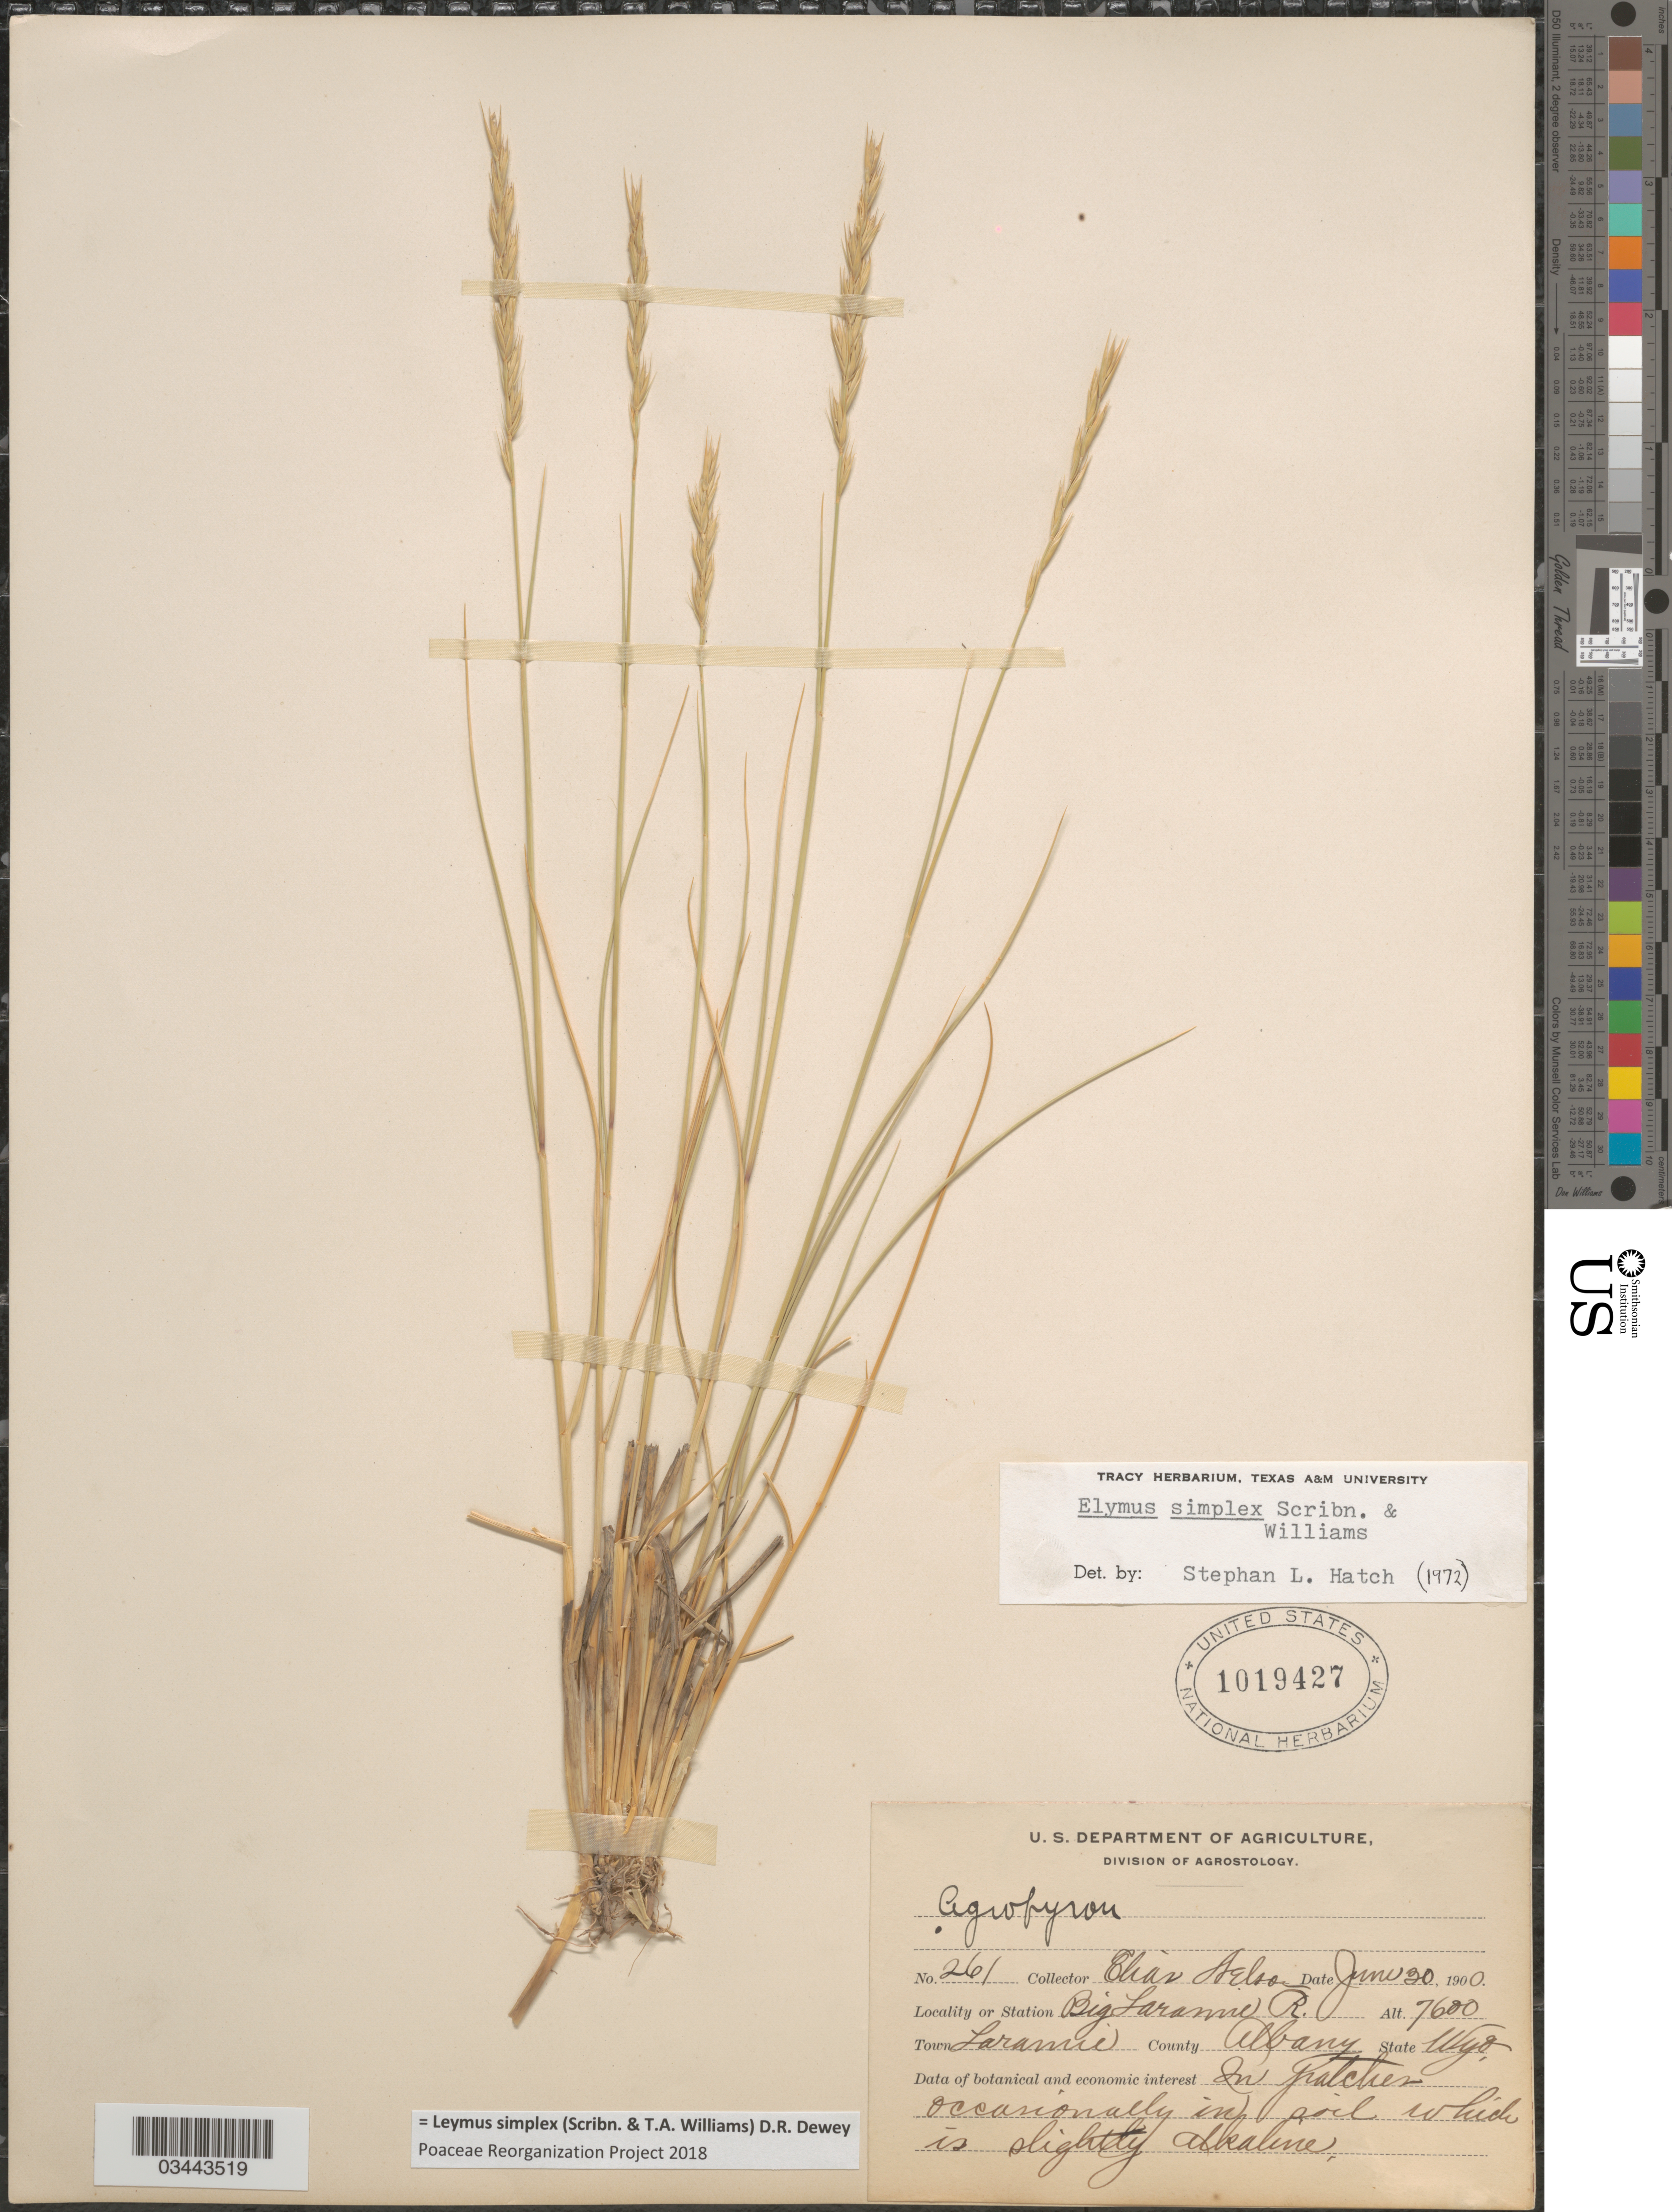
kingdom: Plantae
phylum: Tracheophyta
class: Liliopsida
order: Poales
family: Poaceae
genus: Leymus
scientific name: Leymus simplex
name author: (Scribn. & T.A. Williams) Dewey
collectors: E. Nelson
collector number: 261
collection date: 1900-06-30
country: United States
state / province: Wyoming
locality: Big Laramie R., Town Laramie. County Albany.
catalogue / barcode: US 1019427